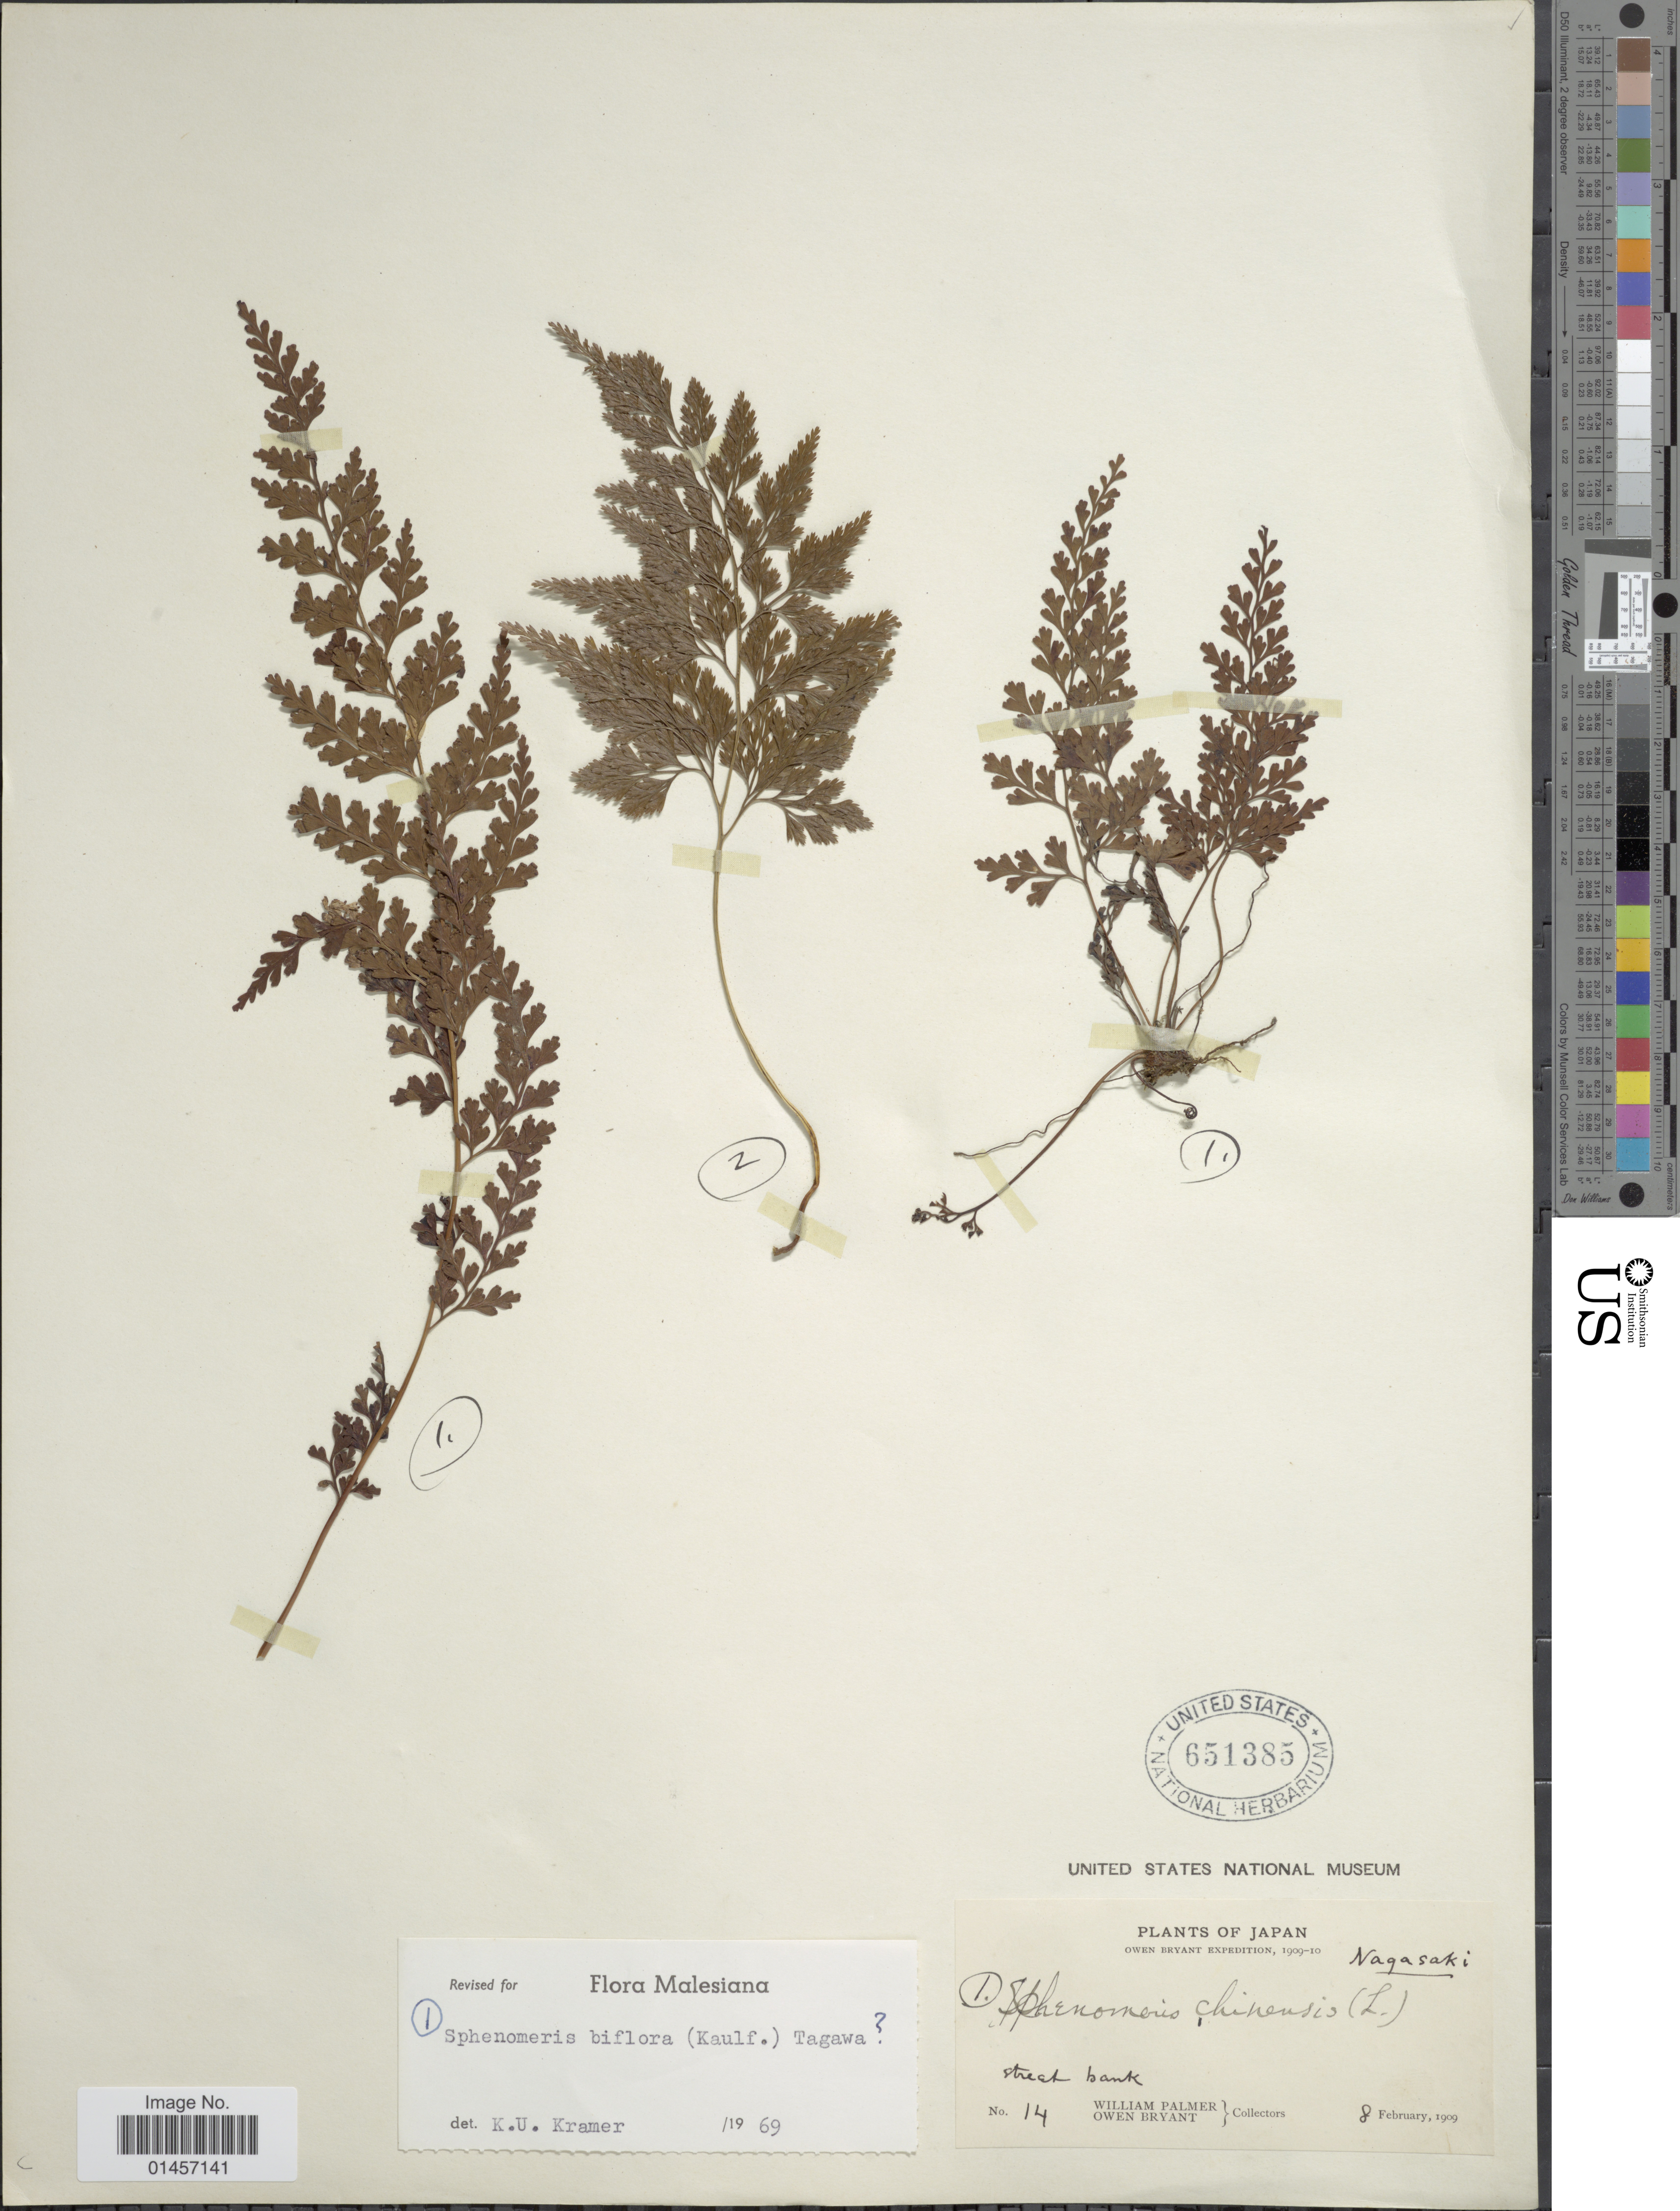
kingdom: Plantae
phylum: Tracheophyta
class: Polypodiopsida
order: Polypodiales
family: Lindsaeaceae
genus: Sphenomeris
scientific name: Sphenomeris biflora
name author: (Kaulf.) Mett.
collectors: W. Palmer & O. Bryant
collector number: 14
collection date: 1909-02-08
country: Japan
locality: Japan, stream bank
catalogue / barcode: US 651385